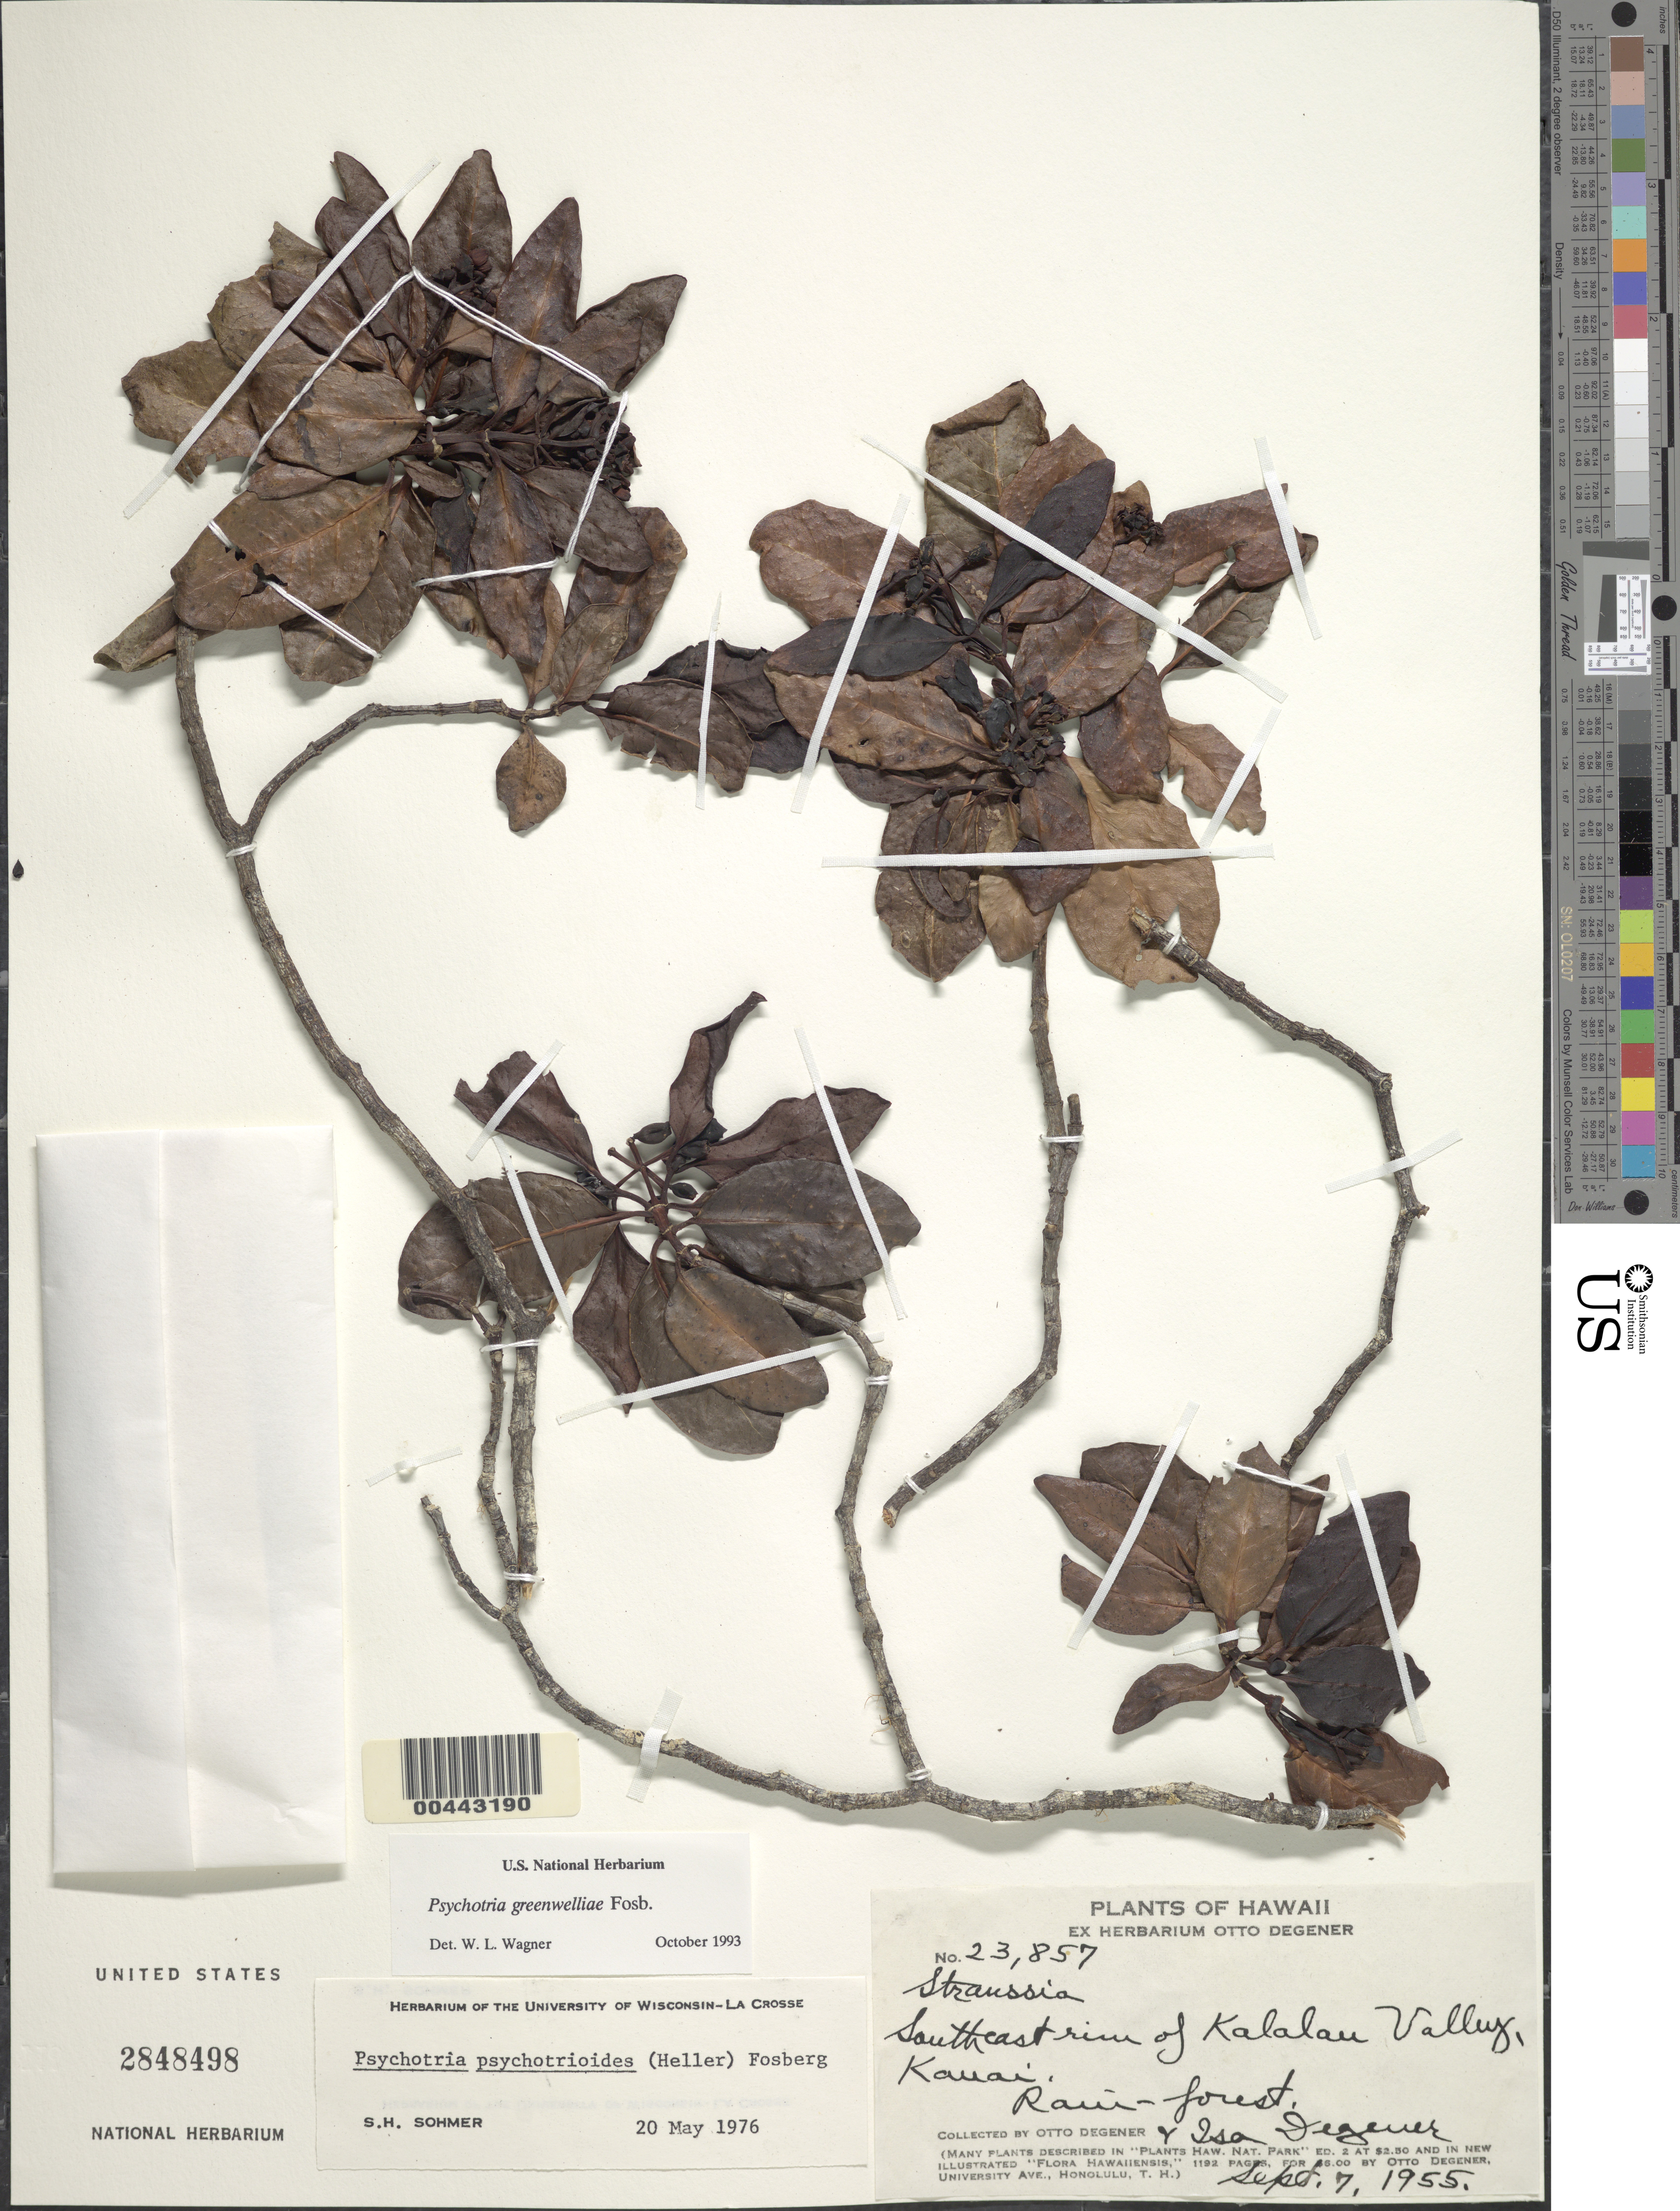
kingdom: Plantae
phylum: Tracheophyta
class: Magnoliopsida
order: Gentianales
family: Rubiaceae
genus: Psychotria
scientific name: Psychotria greenwelliae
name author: Fosberg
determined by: Wagner, W. L., (BOT), Smithsonian Institution - National Museum of Natural History (UNITED STATES)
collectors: O. Degener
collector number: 23857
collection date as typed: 7 Sep 1955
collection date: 1955-09-07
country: United States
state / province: Hawaii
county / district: Kauai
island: Kaua'i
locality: Southeast rim of Kalalau Valley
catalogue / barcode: US 2848498